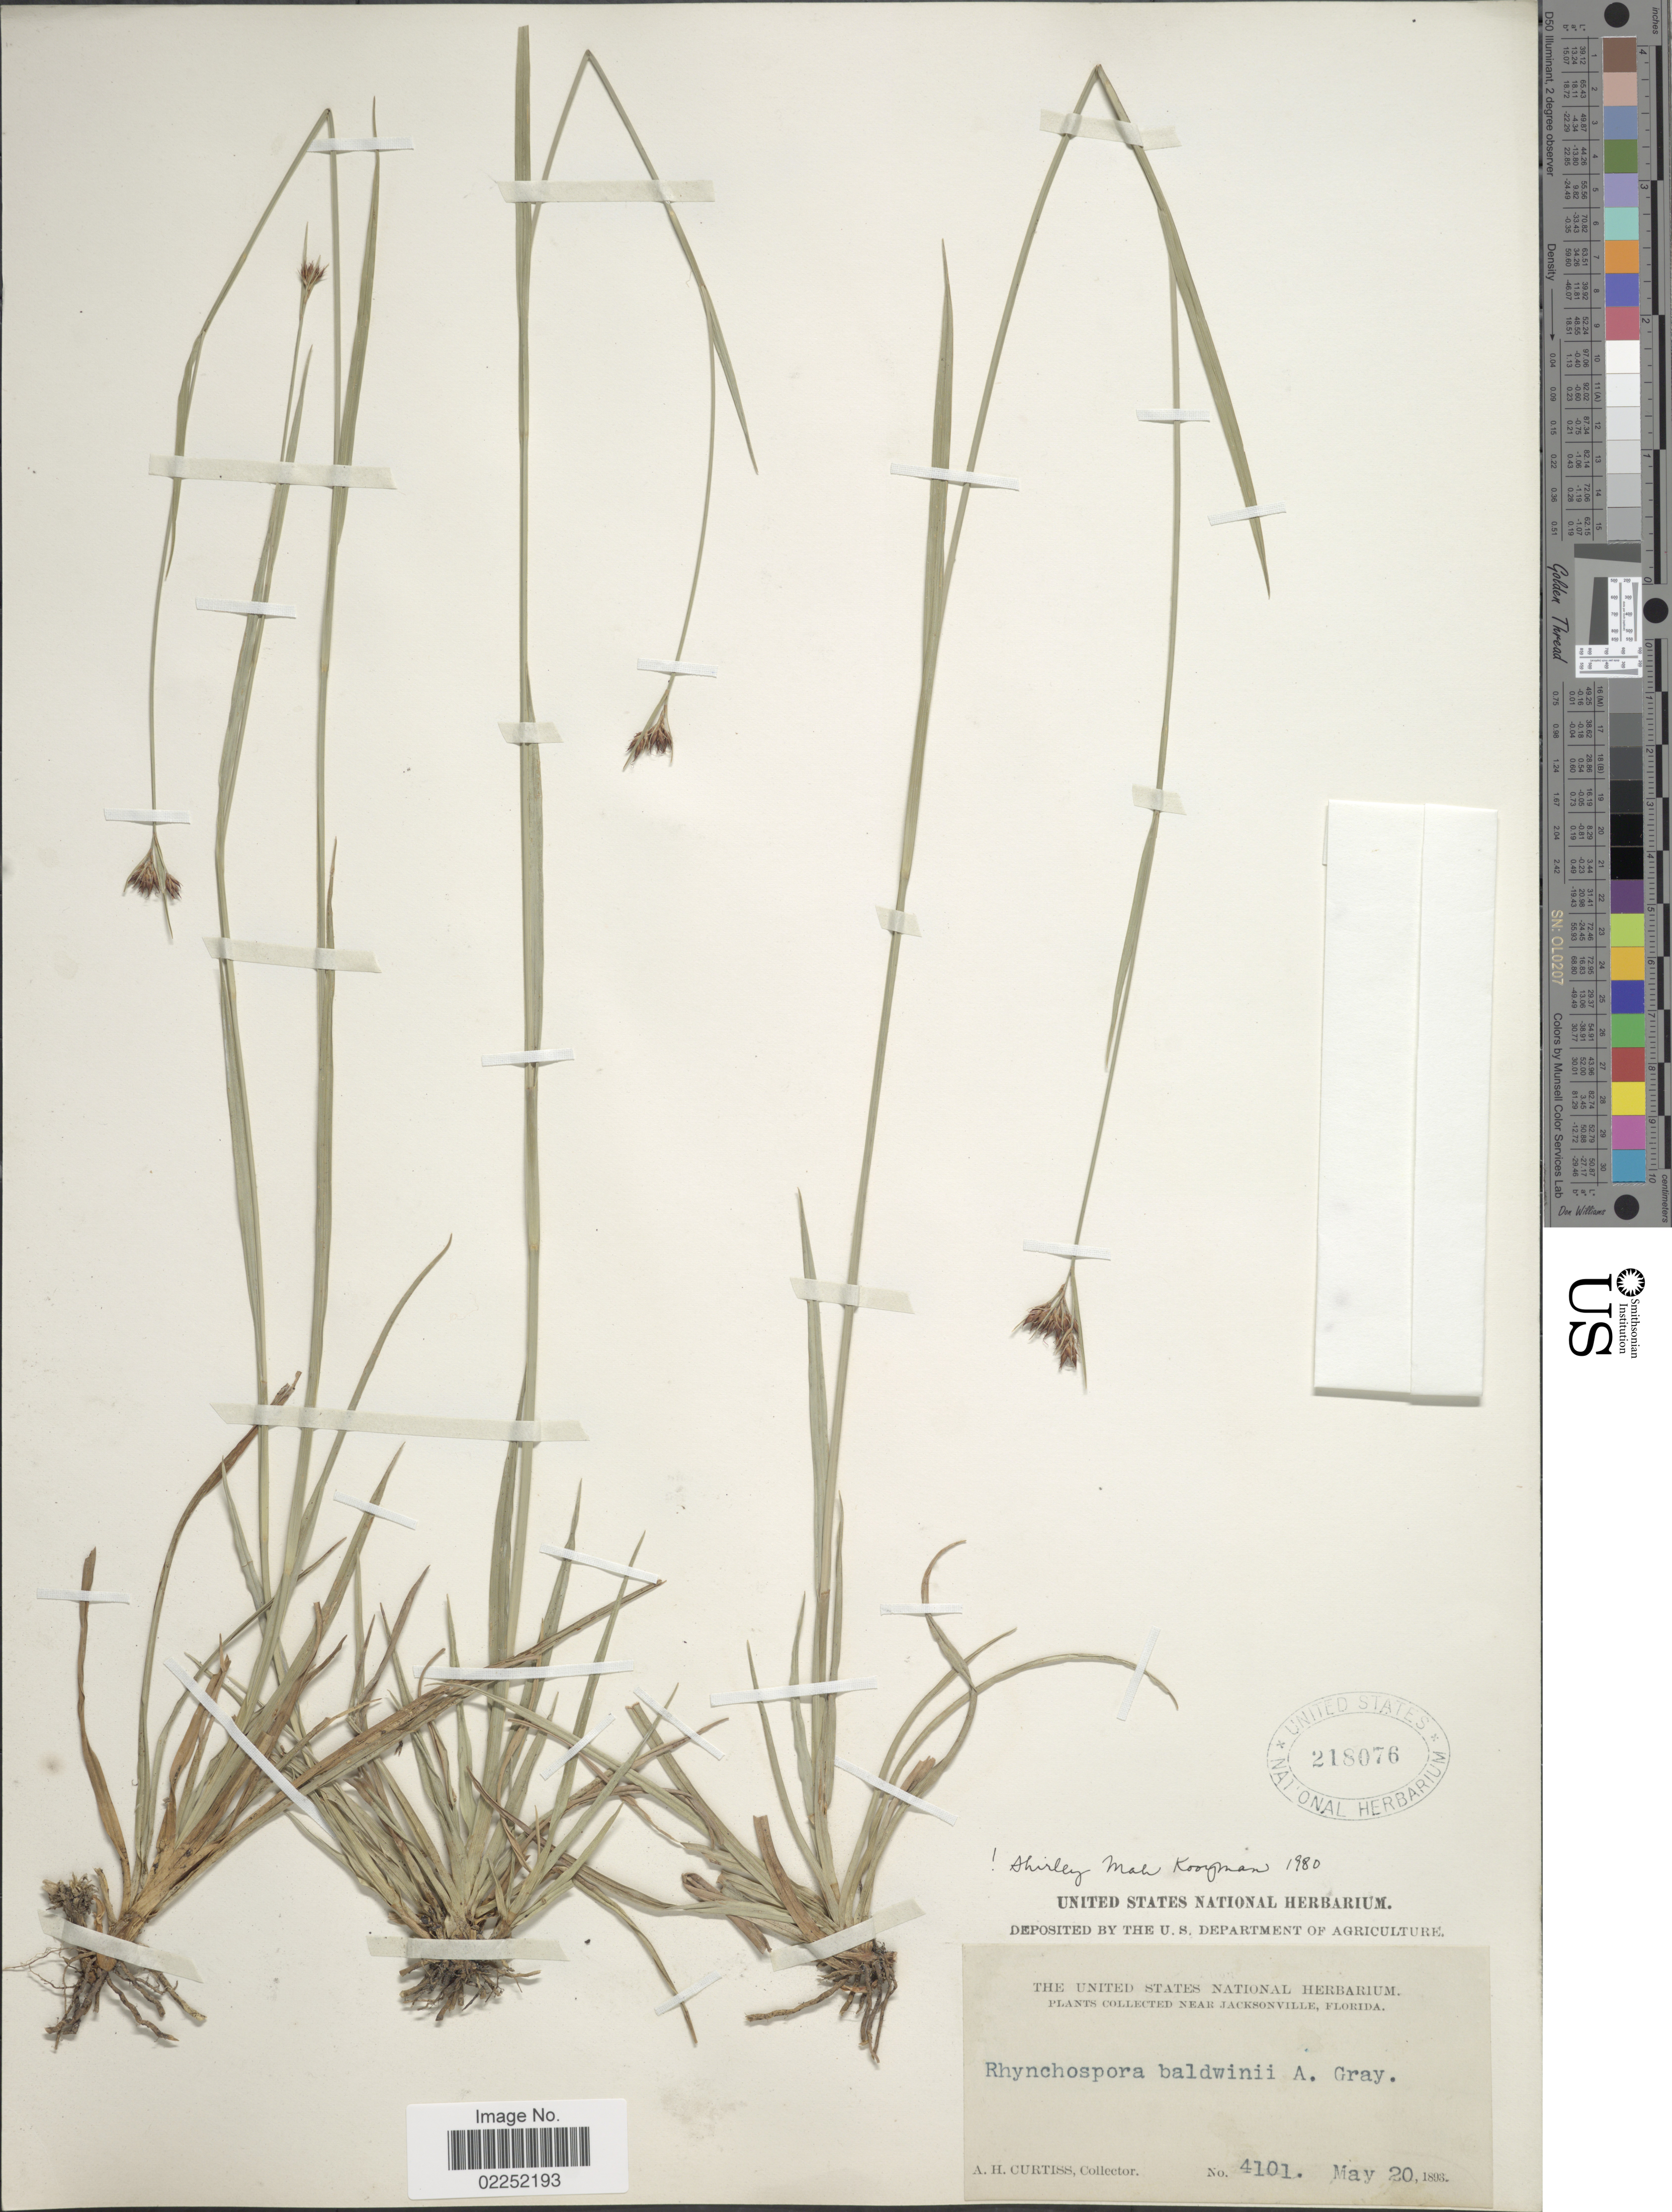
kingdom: Plantae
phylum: Tracheophyta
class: Liliopsida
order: Poales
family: Cyperaceae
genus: Rhynchospora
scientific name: Rhynchospora baldwinii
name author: A. Gray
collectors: A. H. Curtiss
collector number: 4101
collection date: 1893-05-20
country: United States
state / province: Florida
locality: Near Jacksonville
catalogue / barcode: US 218076